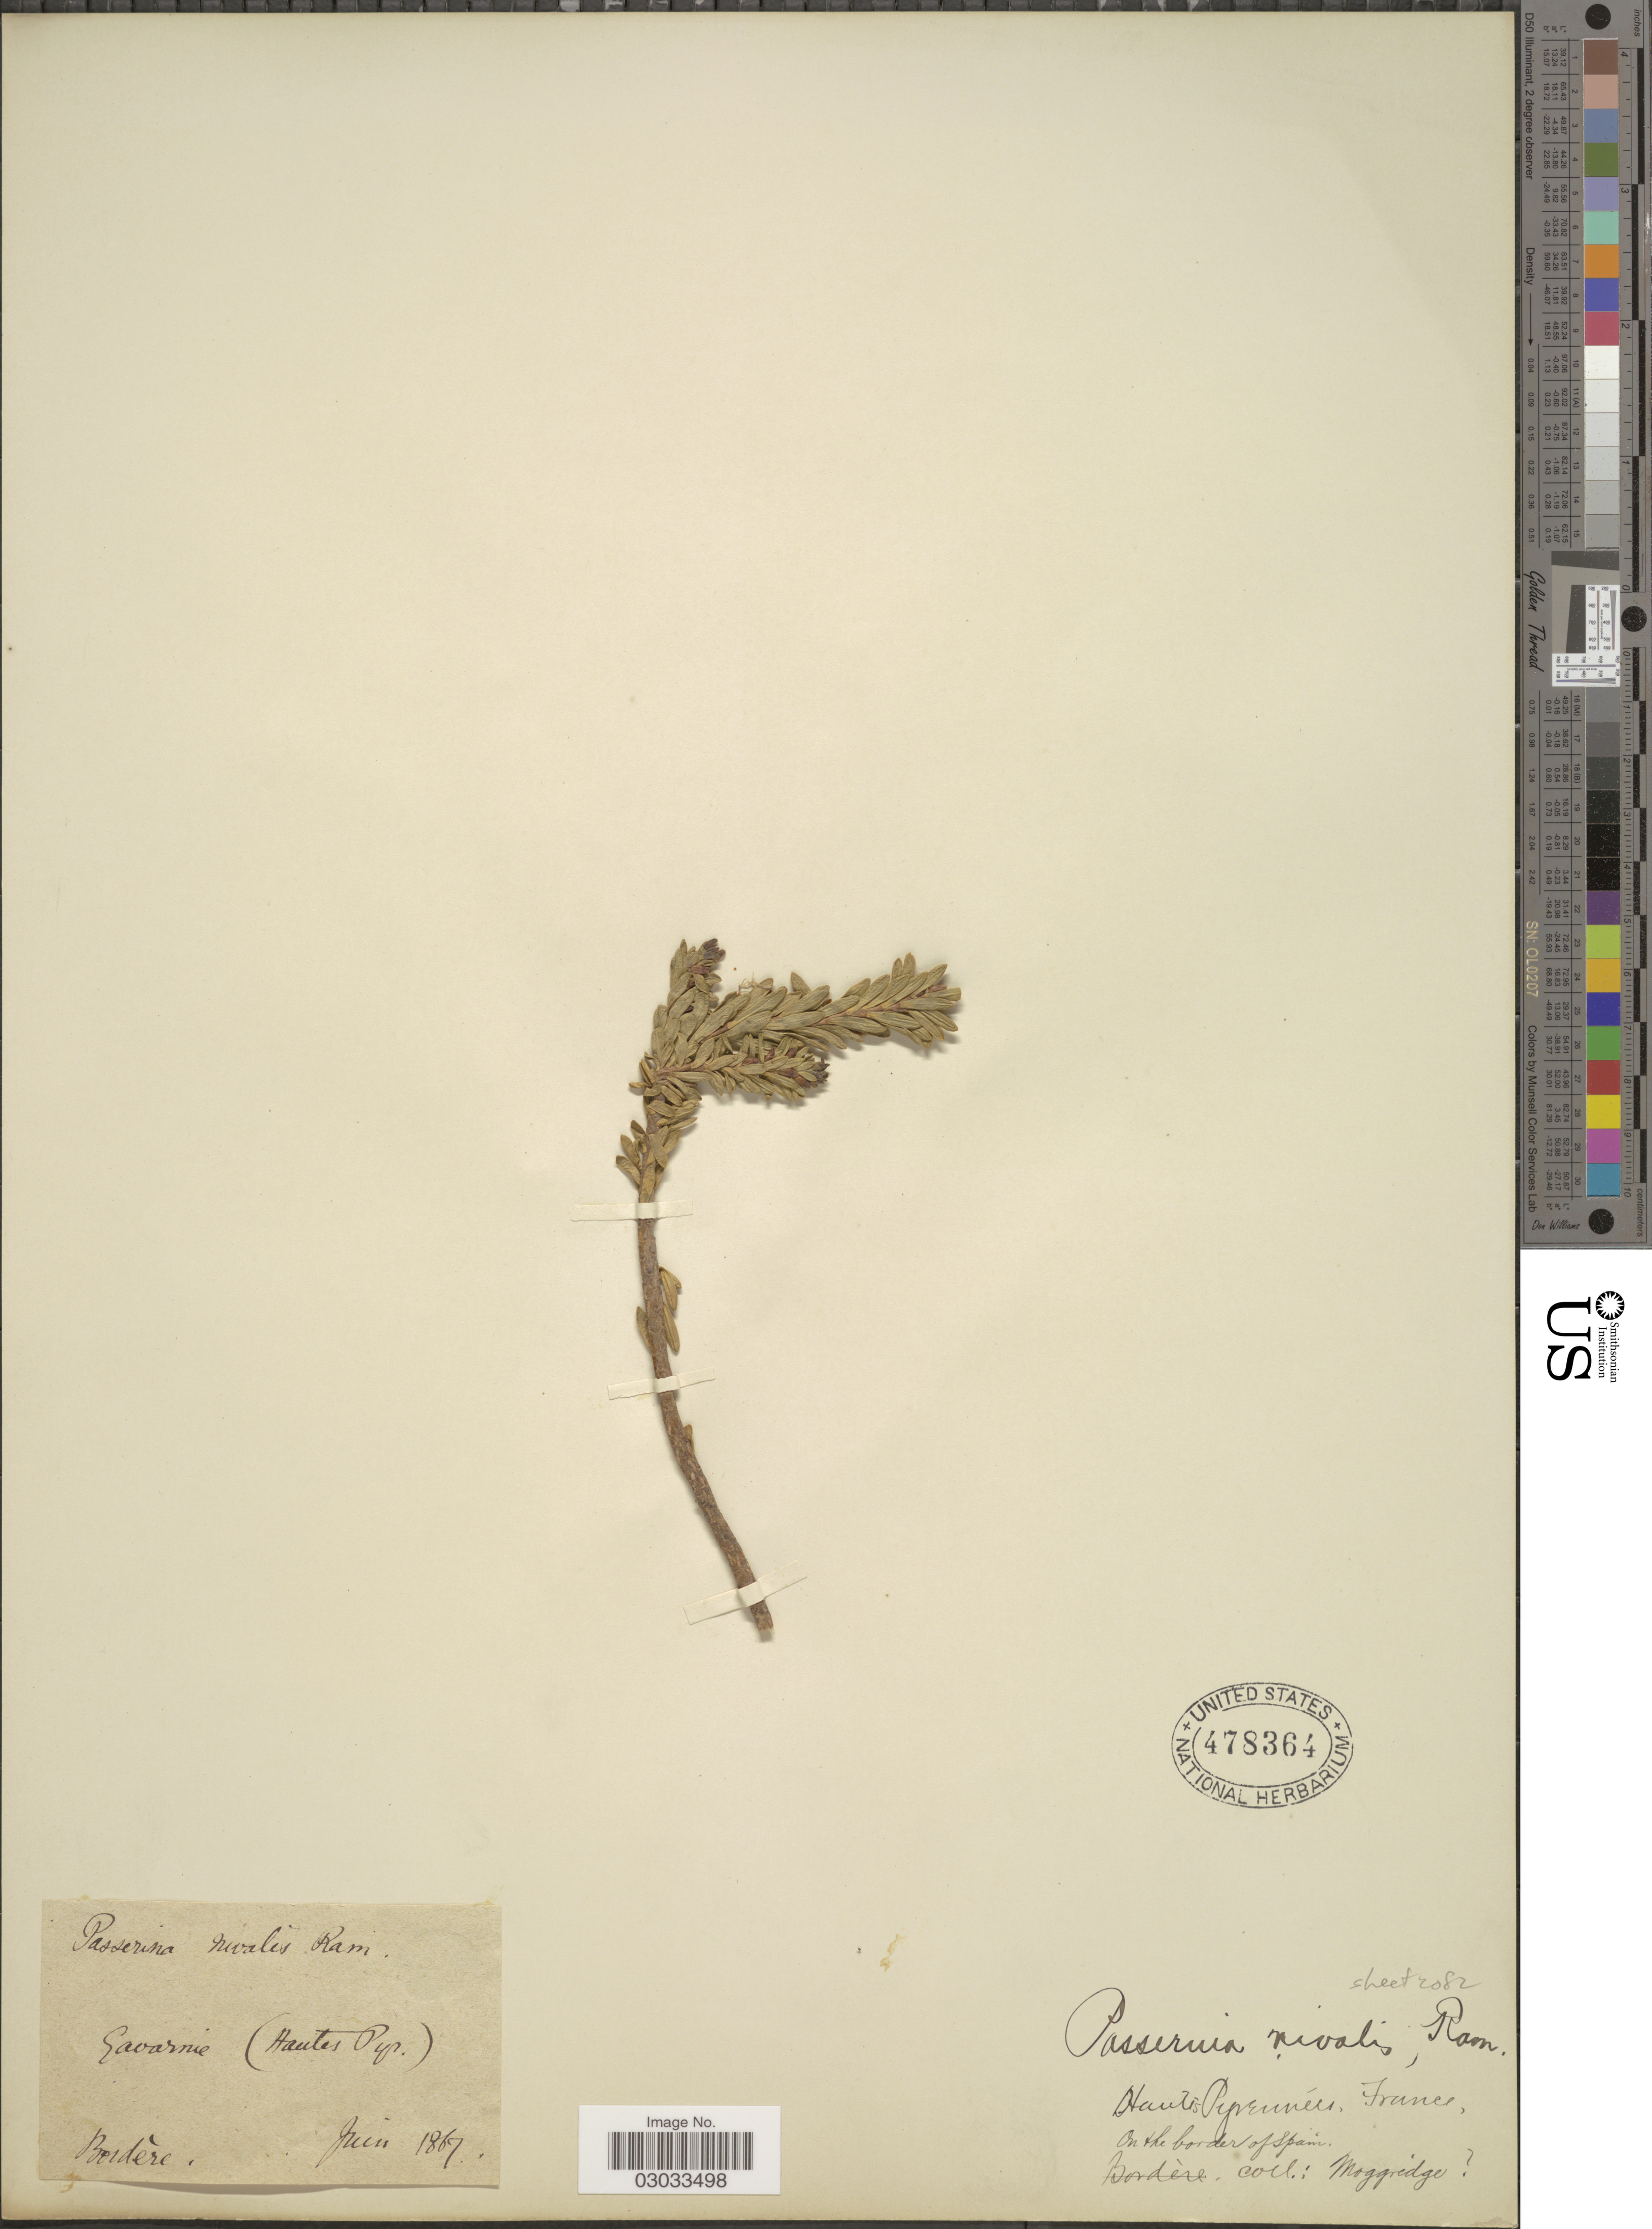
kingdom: Plantae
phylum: Tracheophyta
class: Magnoliopsida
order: Malvales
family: Thymelaeaceae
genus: Thymelaea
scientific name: Thymelaea tinctoria subsp. nivalis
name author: (Ramond) Kit Tan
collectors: -. Bordère & Moggridge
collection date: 1867-06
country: France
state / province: Occitanie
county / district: Hautes-Pyrénées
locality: Gavarnie (Hautes-Pyr). Hautes Pyrénées. On the border of Spain.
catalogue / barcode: US 478364